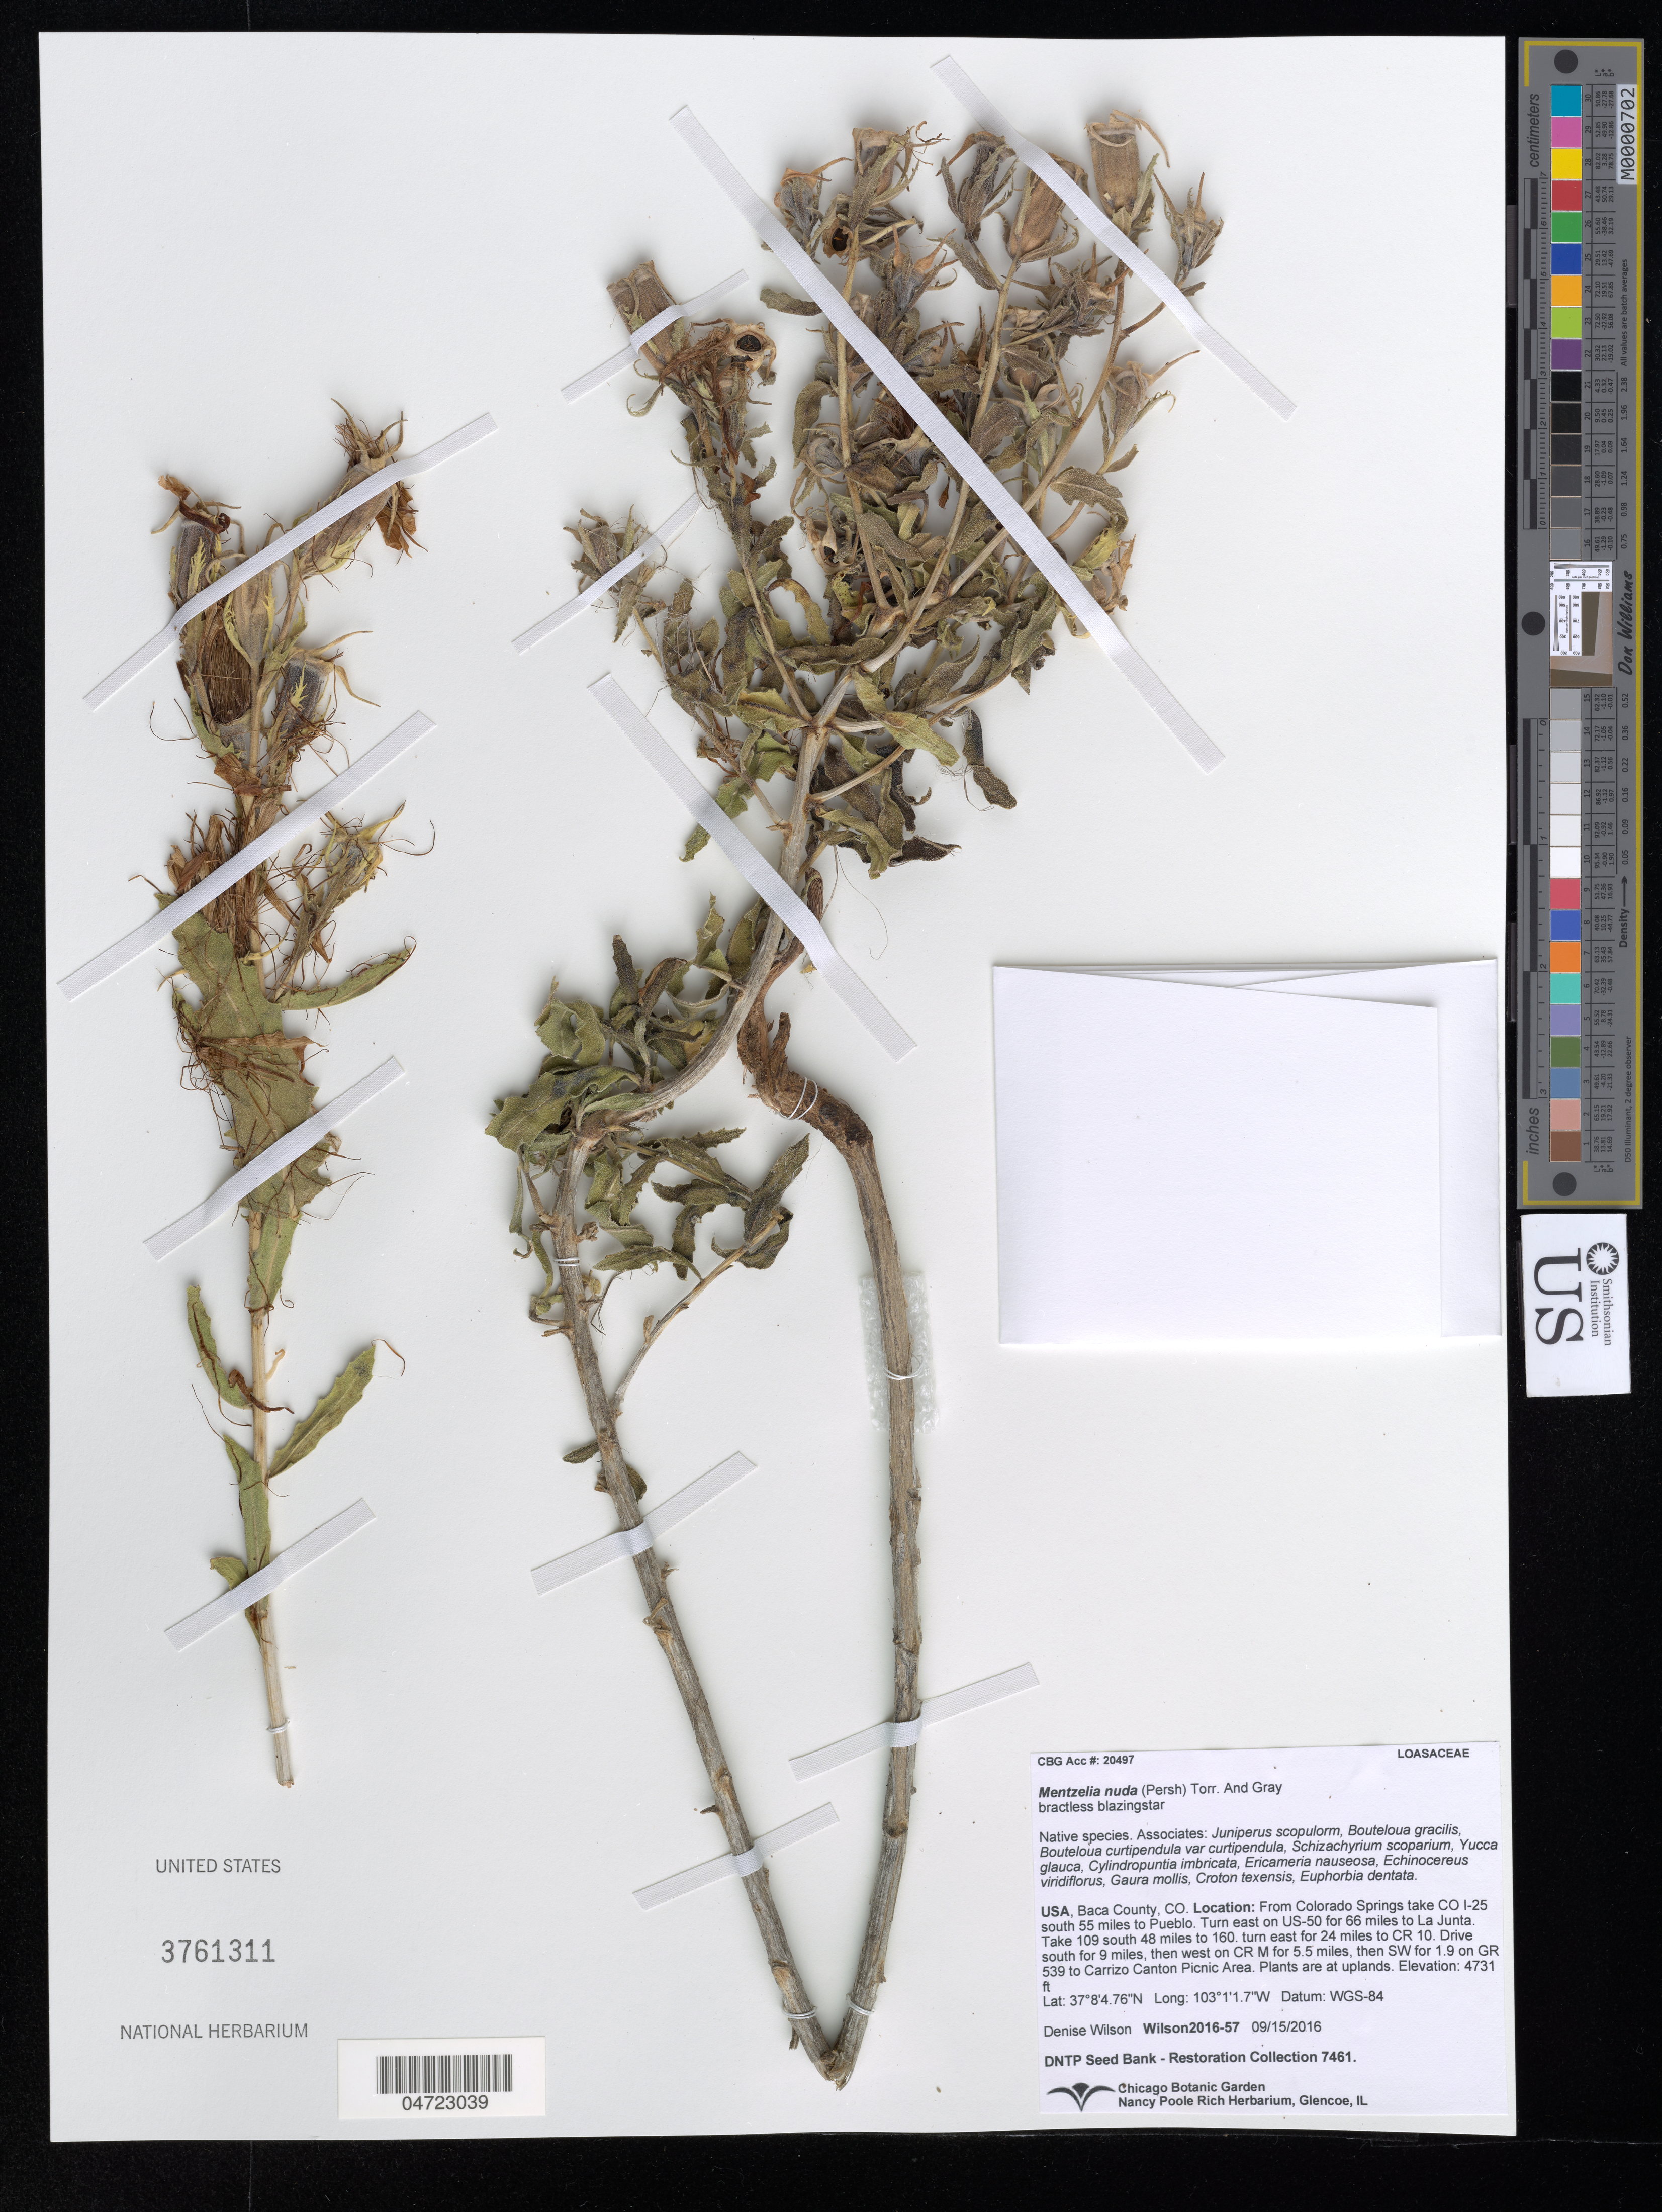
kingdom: Plantae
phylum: Tracheophyta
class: Magnoliopsida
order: Cornales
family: Loasaceae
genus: Mentzelia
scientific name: Mentzelia nuda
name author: (Pursh) Torr. & A. Gray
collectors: D. Wilson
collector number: Wilson2016-57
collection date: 2016-09-15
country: United States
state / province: Colorado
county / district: Baca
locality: Baca County. From Colorado Springs take CO I-25 south 55 miles to Pueblo. Turn east on US-50 for 66 miles to La Junta. Take 109 south 48 miles to 160. turn east for 24 miles to CR 10. Drive south for 9 miles, then west on CR M for 5.5 miles, then SW for 1.9 on GR 539 to Carrizo Canton Picnic Area. Plants are at uplands.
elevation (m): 1442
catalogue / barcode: US 3761311